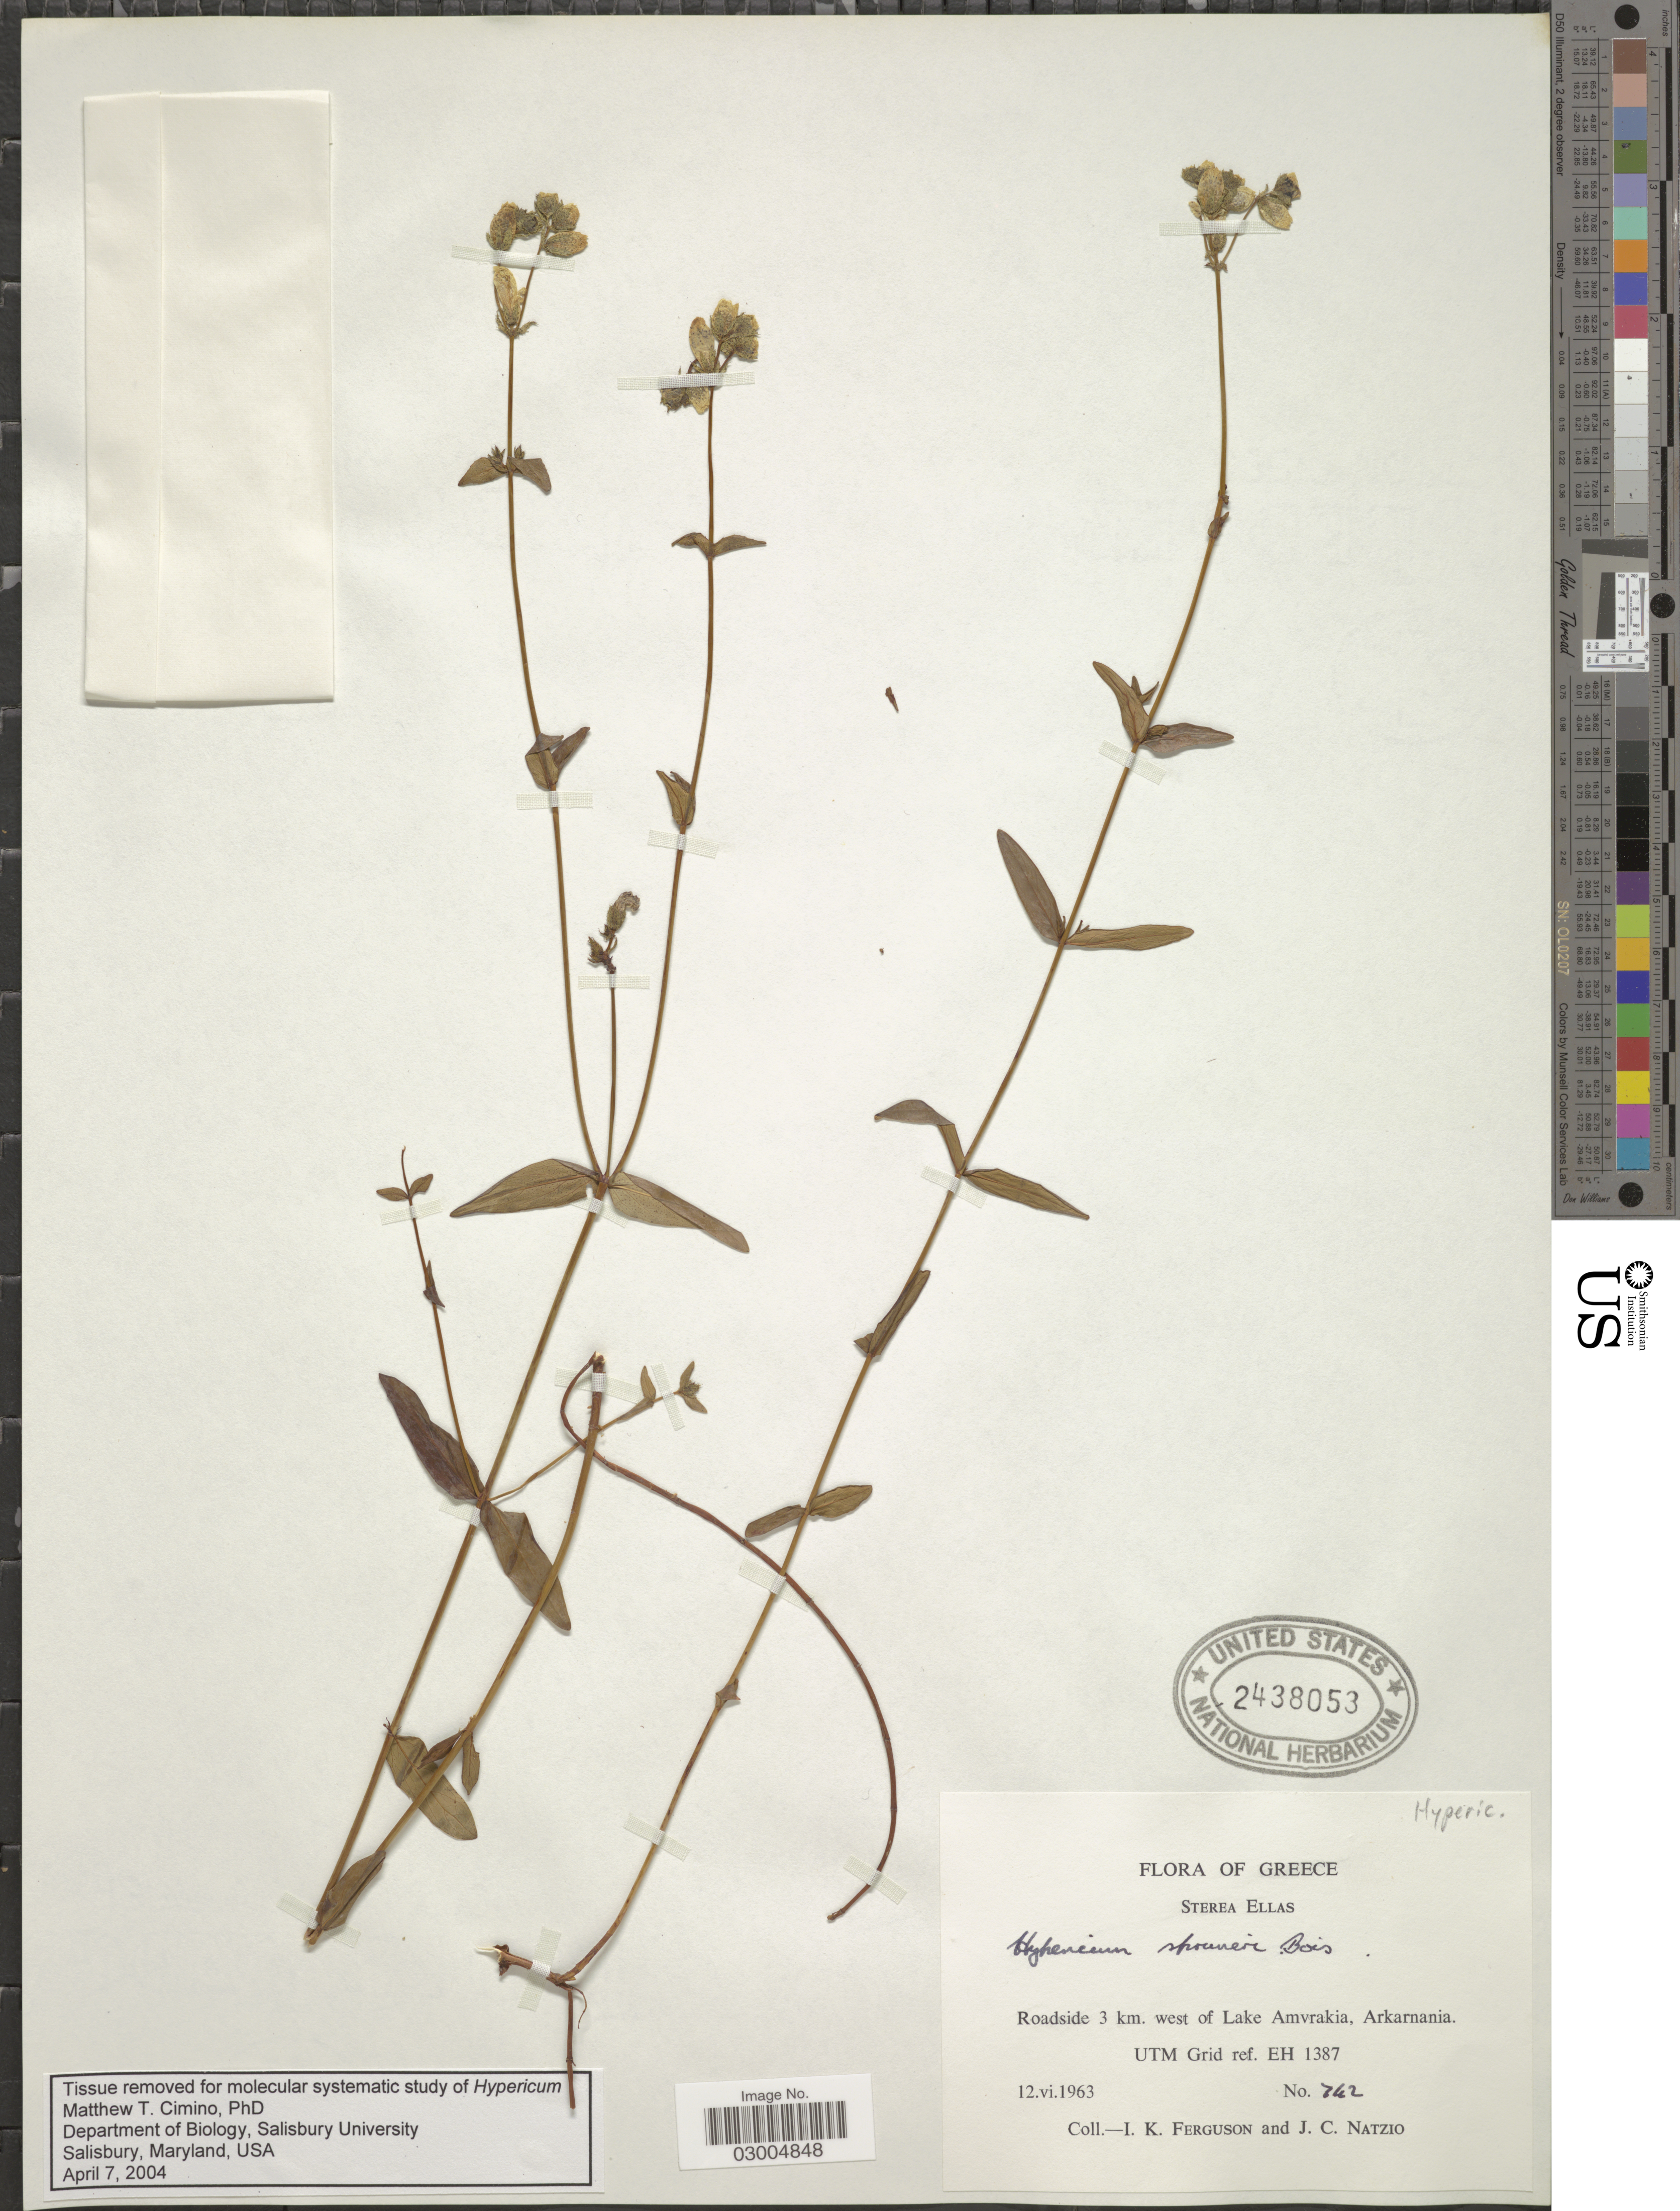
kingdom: Plantae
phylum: Tracheophyta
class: Magnoliopsida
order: Malpighiales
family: Hypericaceae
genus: Hypericum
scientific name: Hypericum spruneri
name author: Boiss.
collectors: I. K. Ferguson & J. Natzio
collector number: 742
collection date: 1963-06-12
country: Greece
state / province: Central Greece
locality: Sterea Ellas. Roadside 3 km. west of Lake Amvrakia, Arkarnania. UTM Grid ref. EH 1387.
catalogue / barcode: US 2438053